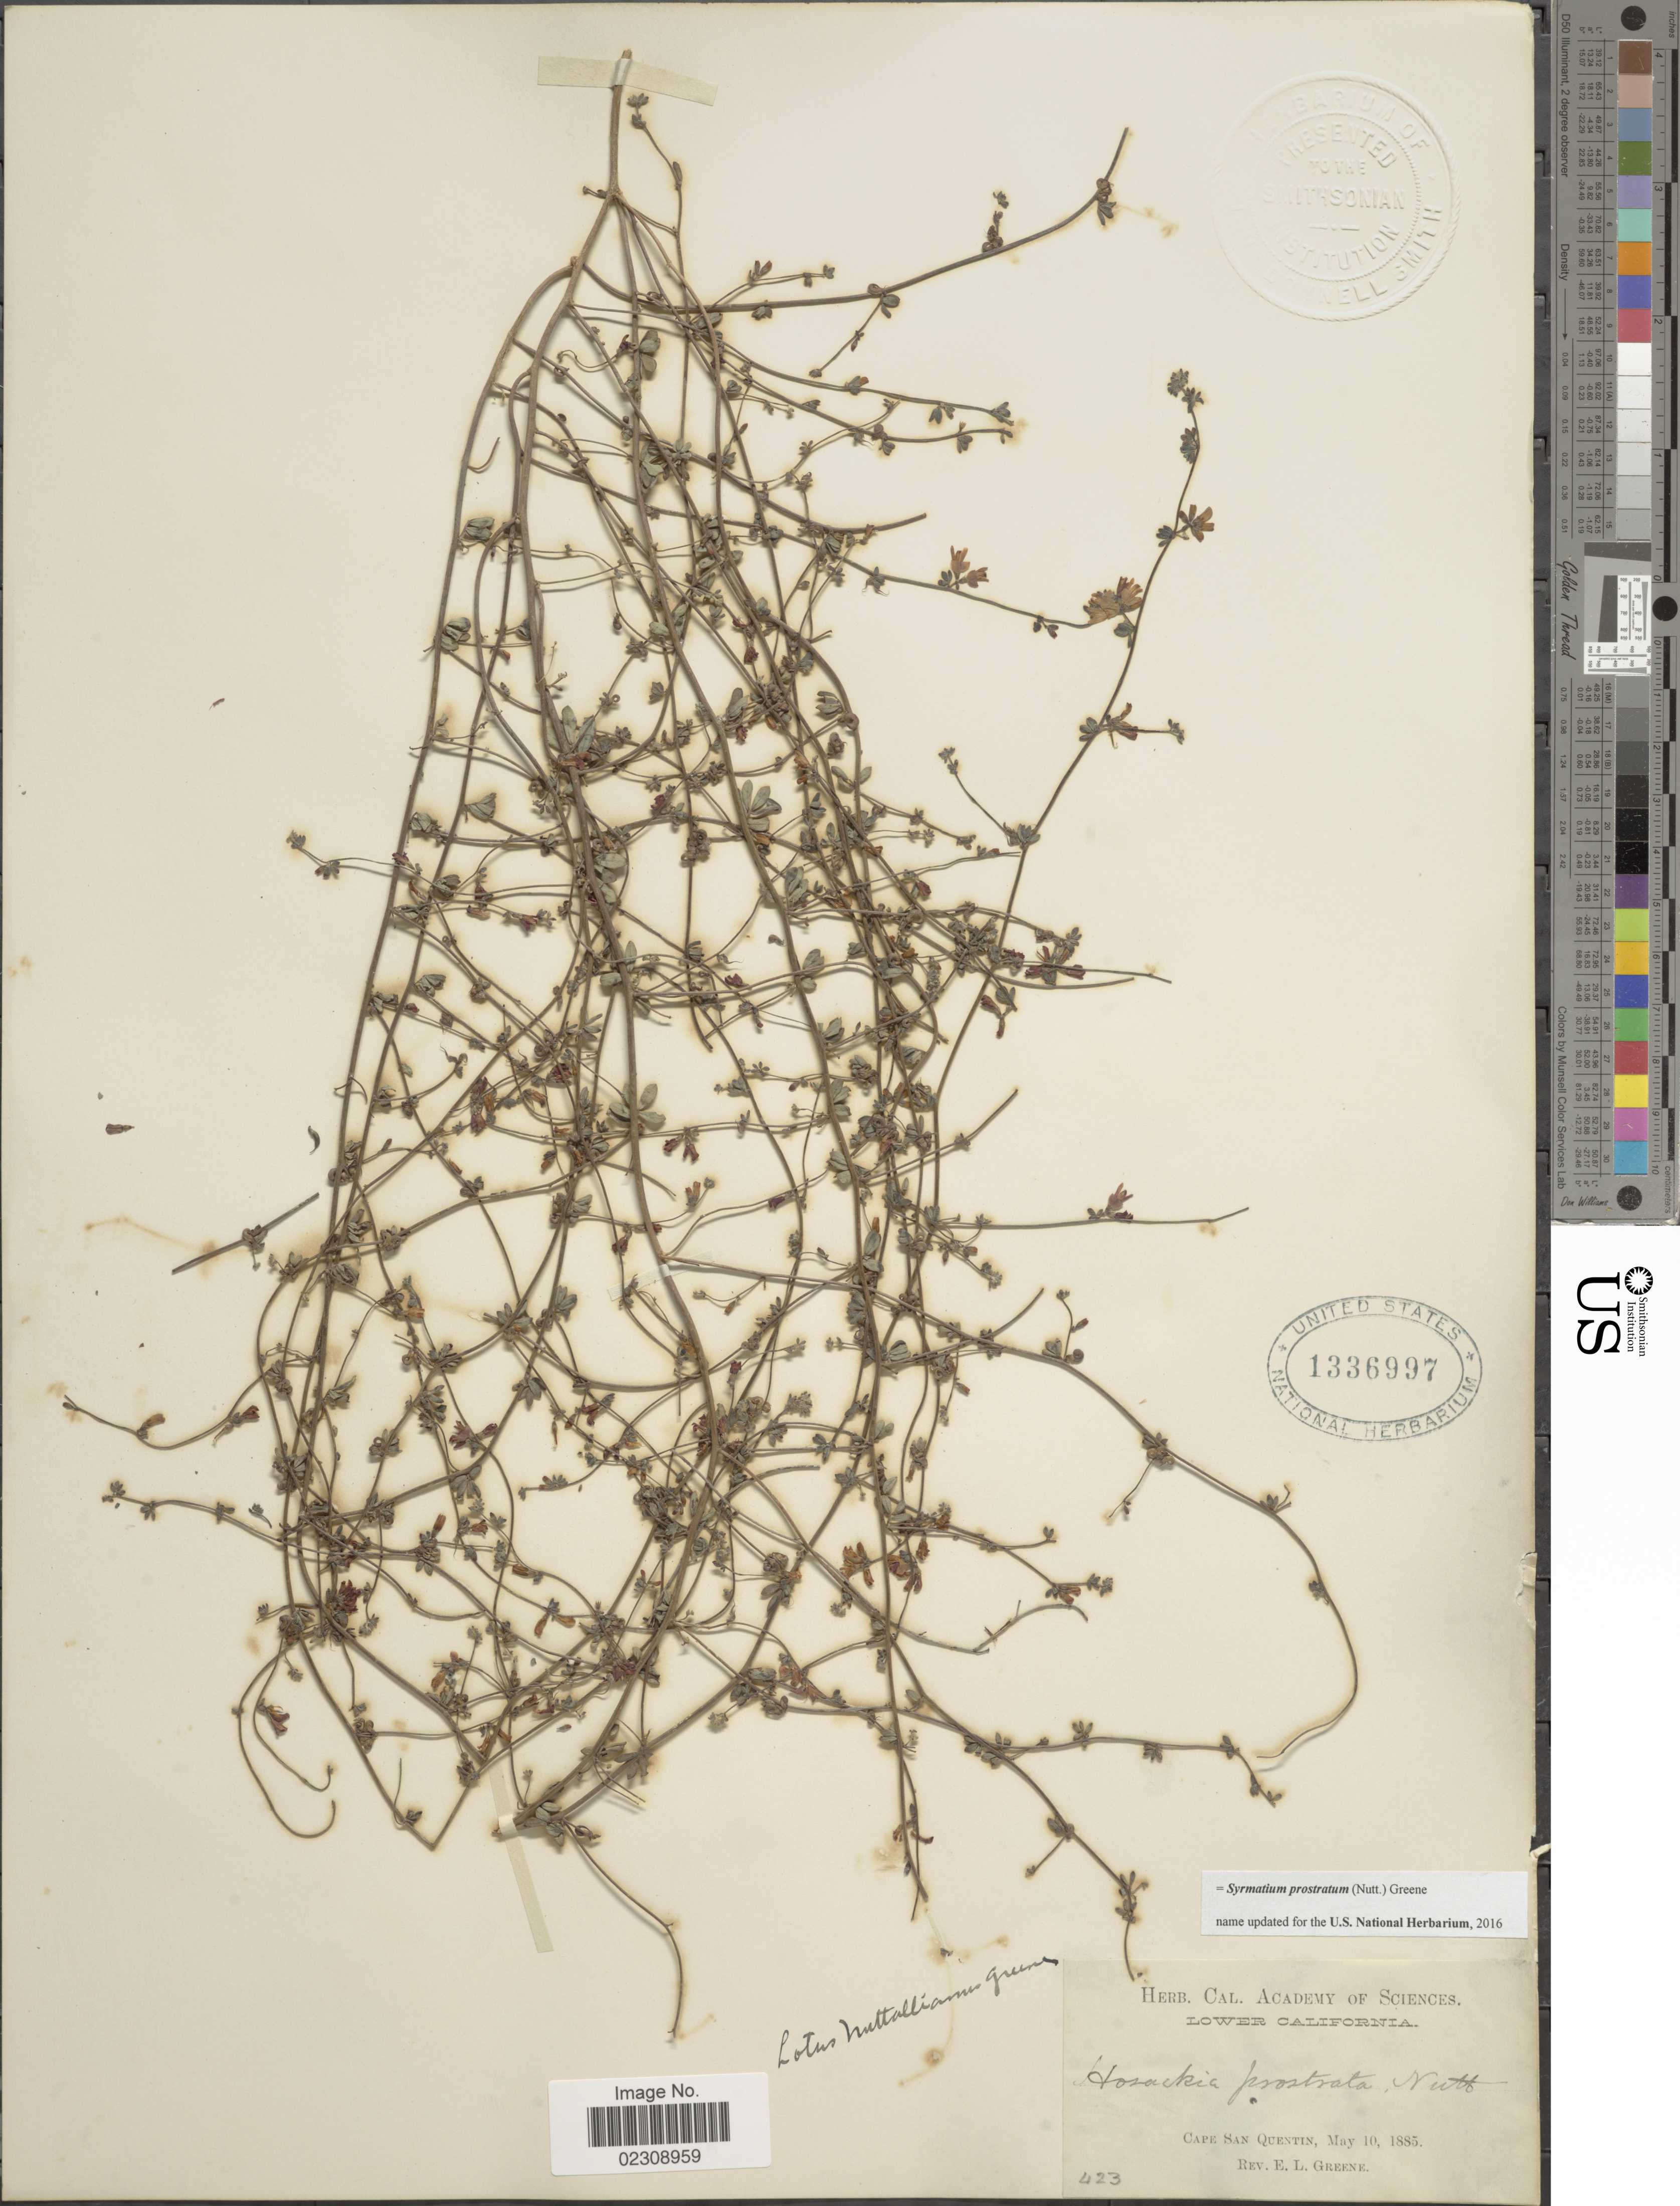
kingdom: Plantae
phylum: Tracheophyta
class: Magnoliopsida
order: Fabales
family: Fabaceae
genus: Syrmatium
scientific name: Syrmatium prostratum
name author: (Nutt.) Greene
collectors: E. L. Greene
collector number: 423 ?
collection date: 1885-05-10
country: Mexico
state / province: Baja California Norte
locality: Lower California. Cape San Quentin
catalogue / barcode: US 1336997